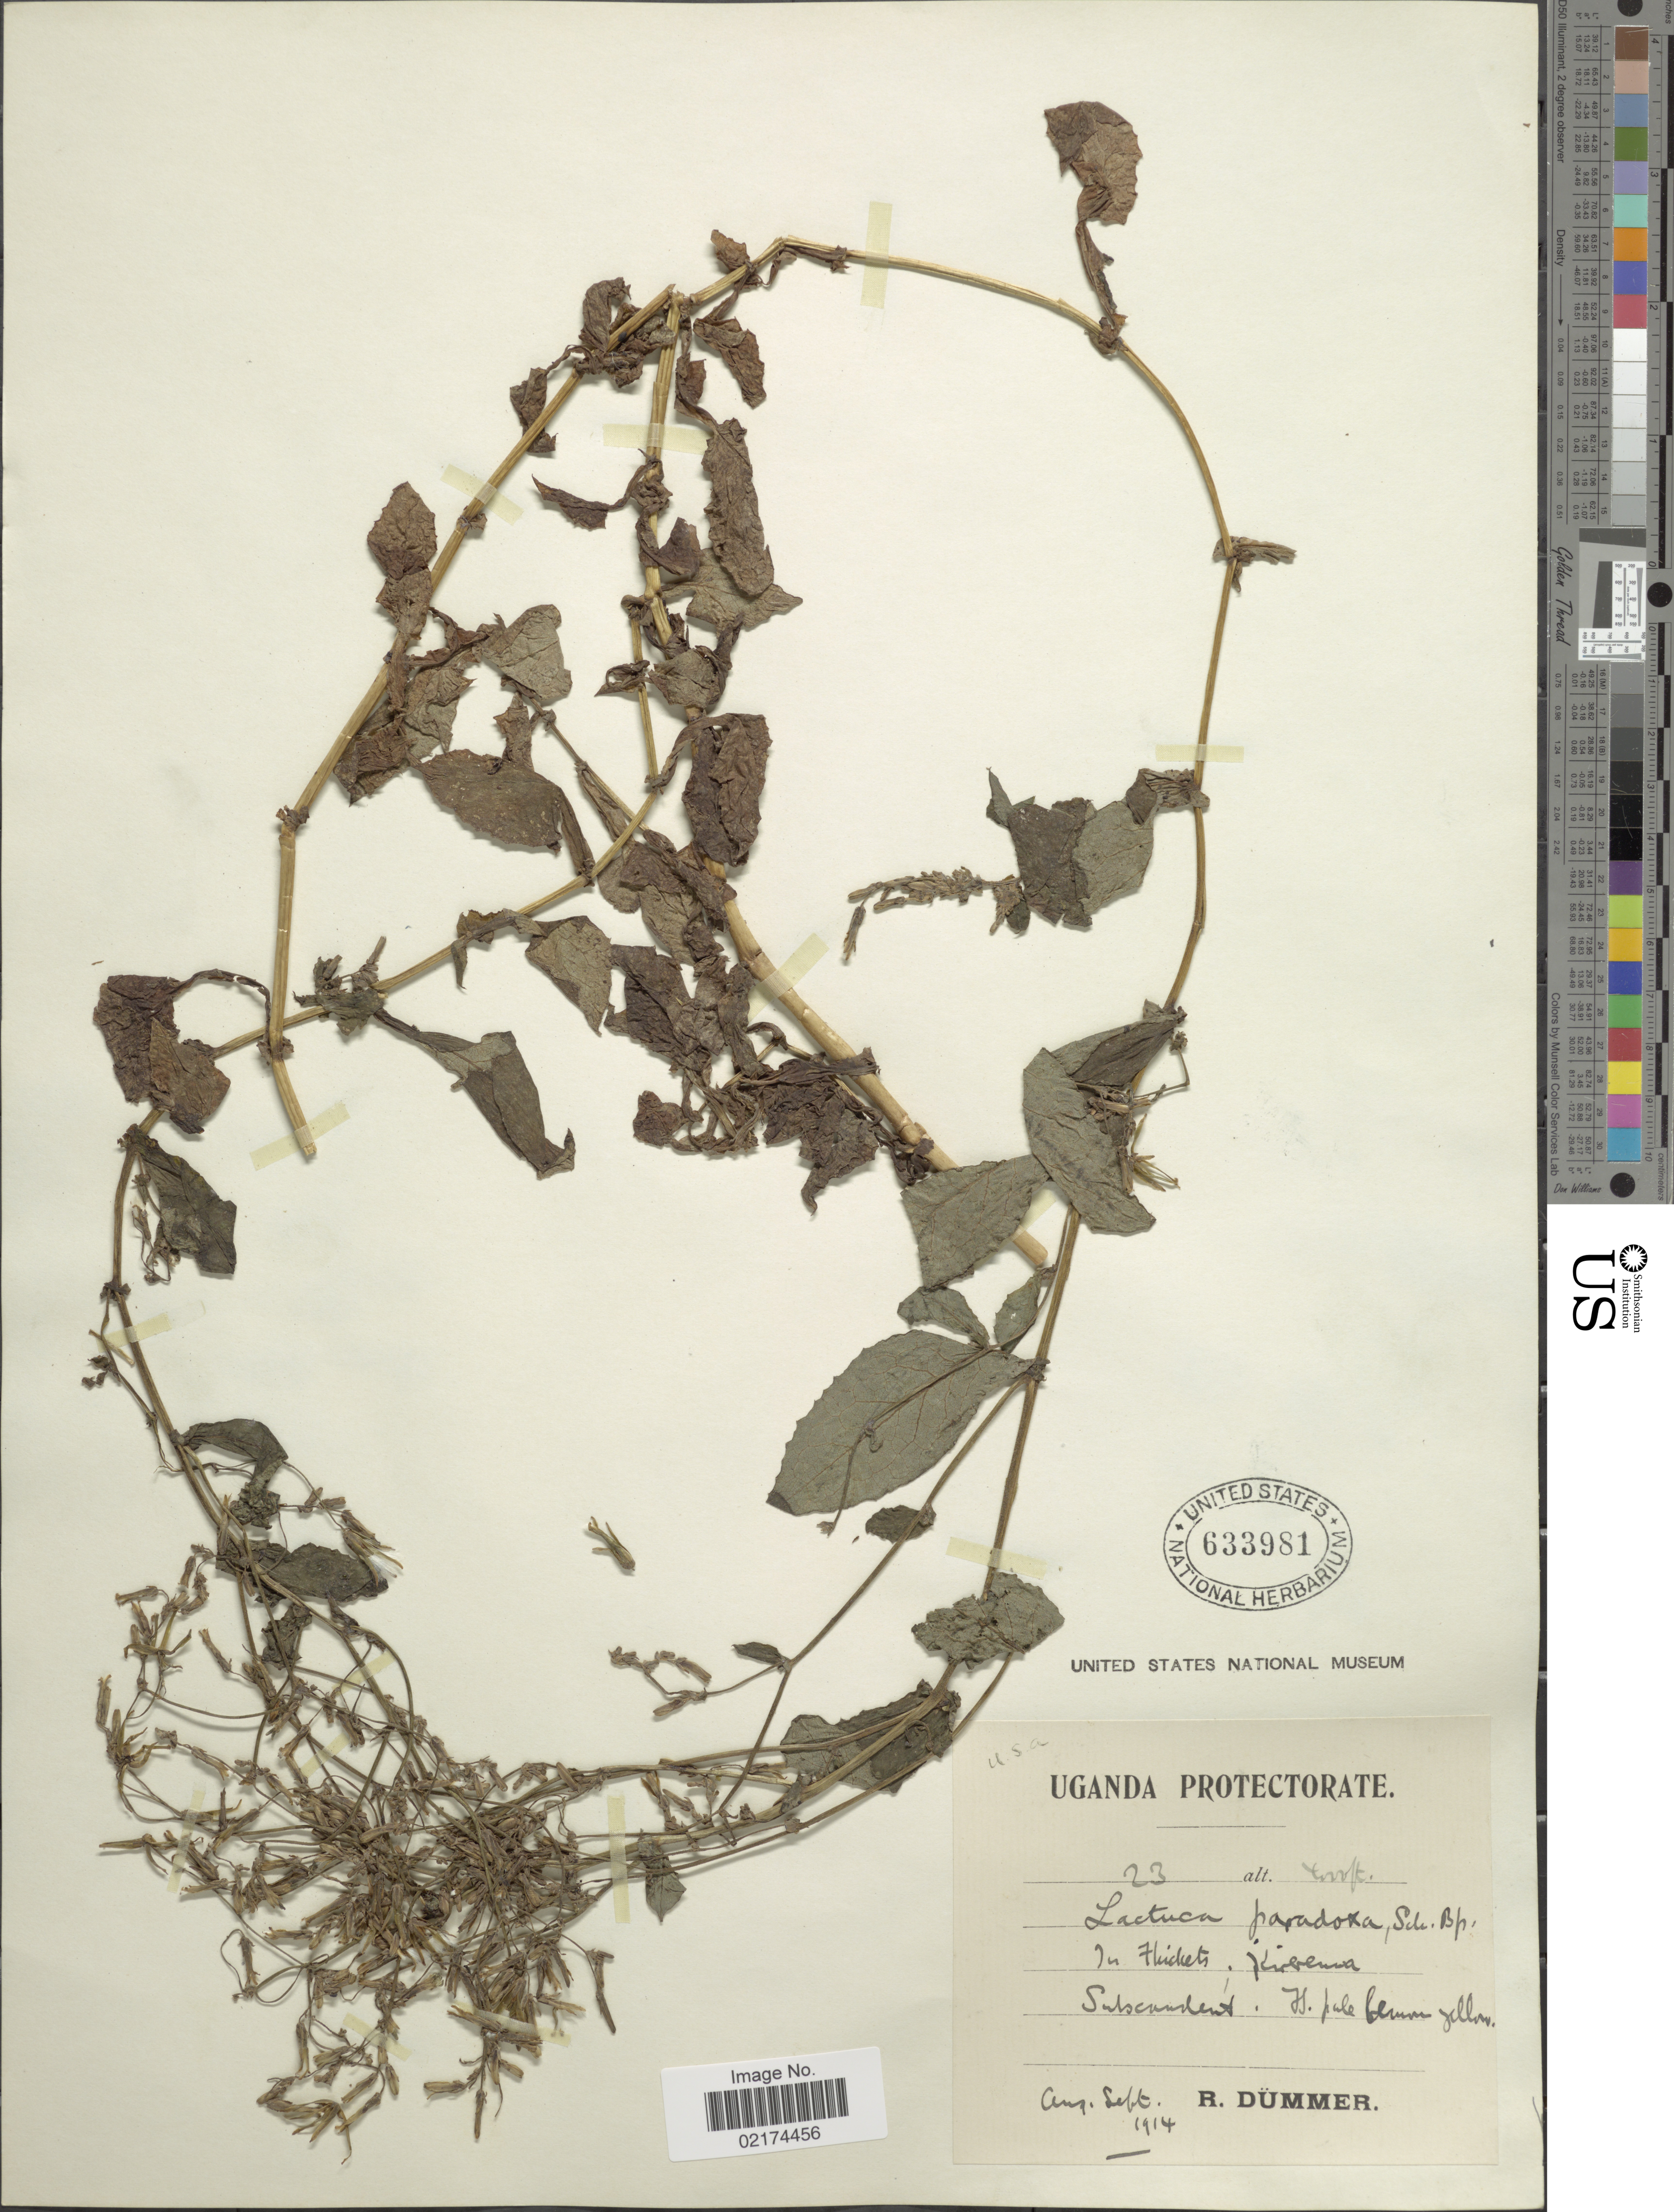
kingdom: Plantae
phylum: Tracheophyta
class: Magnoliopsida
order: Asterales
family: Asteraceae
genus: Lactuca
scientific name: Lactuca paradoxa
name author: Sch. Bip. ex A. Rich.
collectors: R. A. Dümmer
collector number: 23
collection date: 1914-08/1914-09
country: Uganda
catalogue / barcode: US 633981